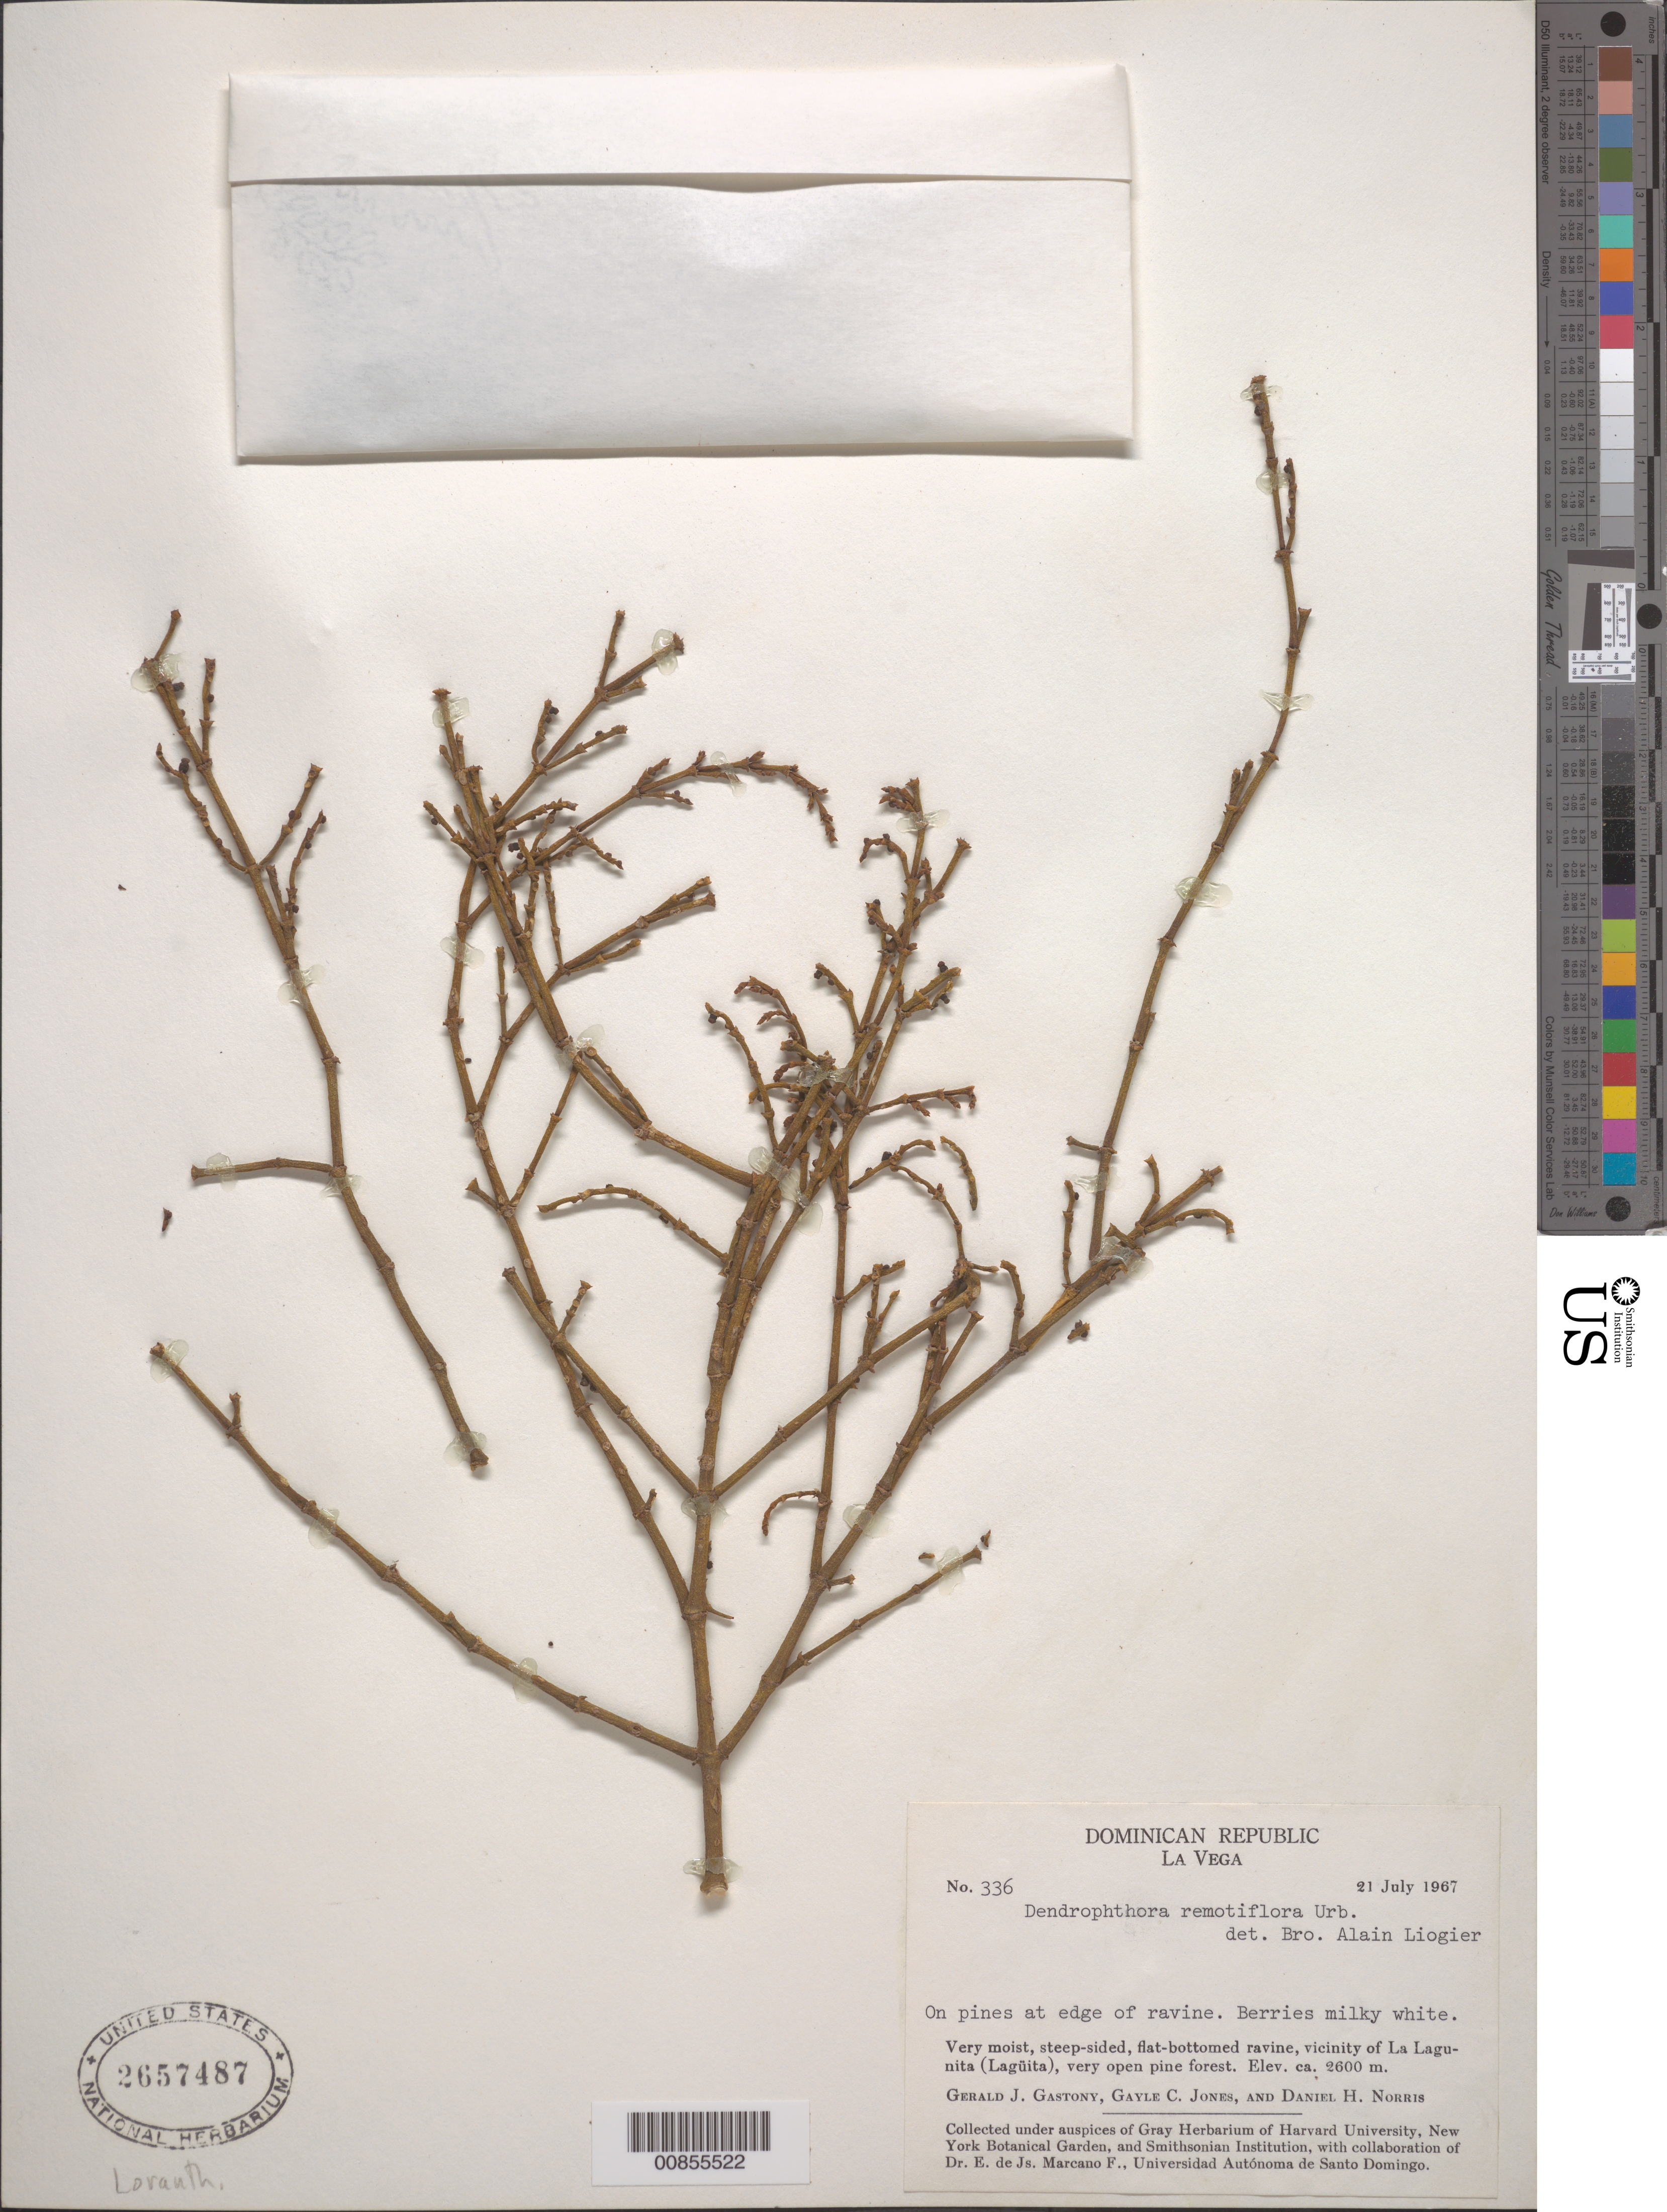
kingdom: Plantae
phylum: Tracheophyta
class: Magnoliopsida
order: Santalales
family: Viscaceae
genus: Dendrophthora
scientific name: Dendrophthora remotiflora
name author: Urb.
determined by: Liogier, Alain H.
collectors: G. Gastony, G. C. Jones & D. H. Norris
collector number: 336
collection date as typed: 21 Jul 1967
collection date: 1967-07-21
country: Dominican Republic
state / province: La Vega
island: Hispaniola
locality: Vicinity of La Lagunita (Lagüita).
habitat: On Pines at edge of ravine. Very moist, steep-sided, flat-bottomed ravine. Very o0pen pine forest.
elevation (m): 2600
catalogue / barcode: US 2657487